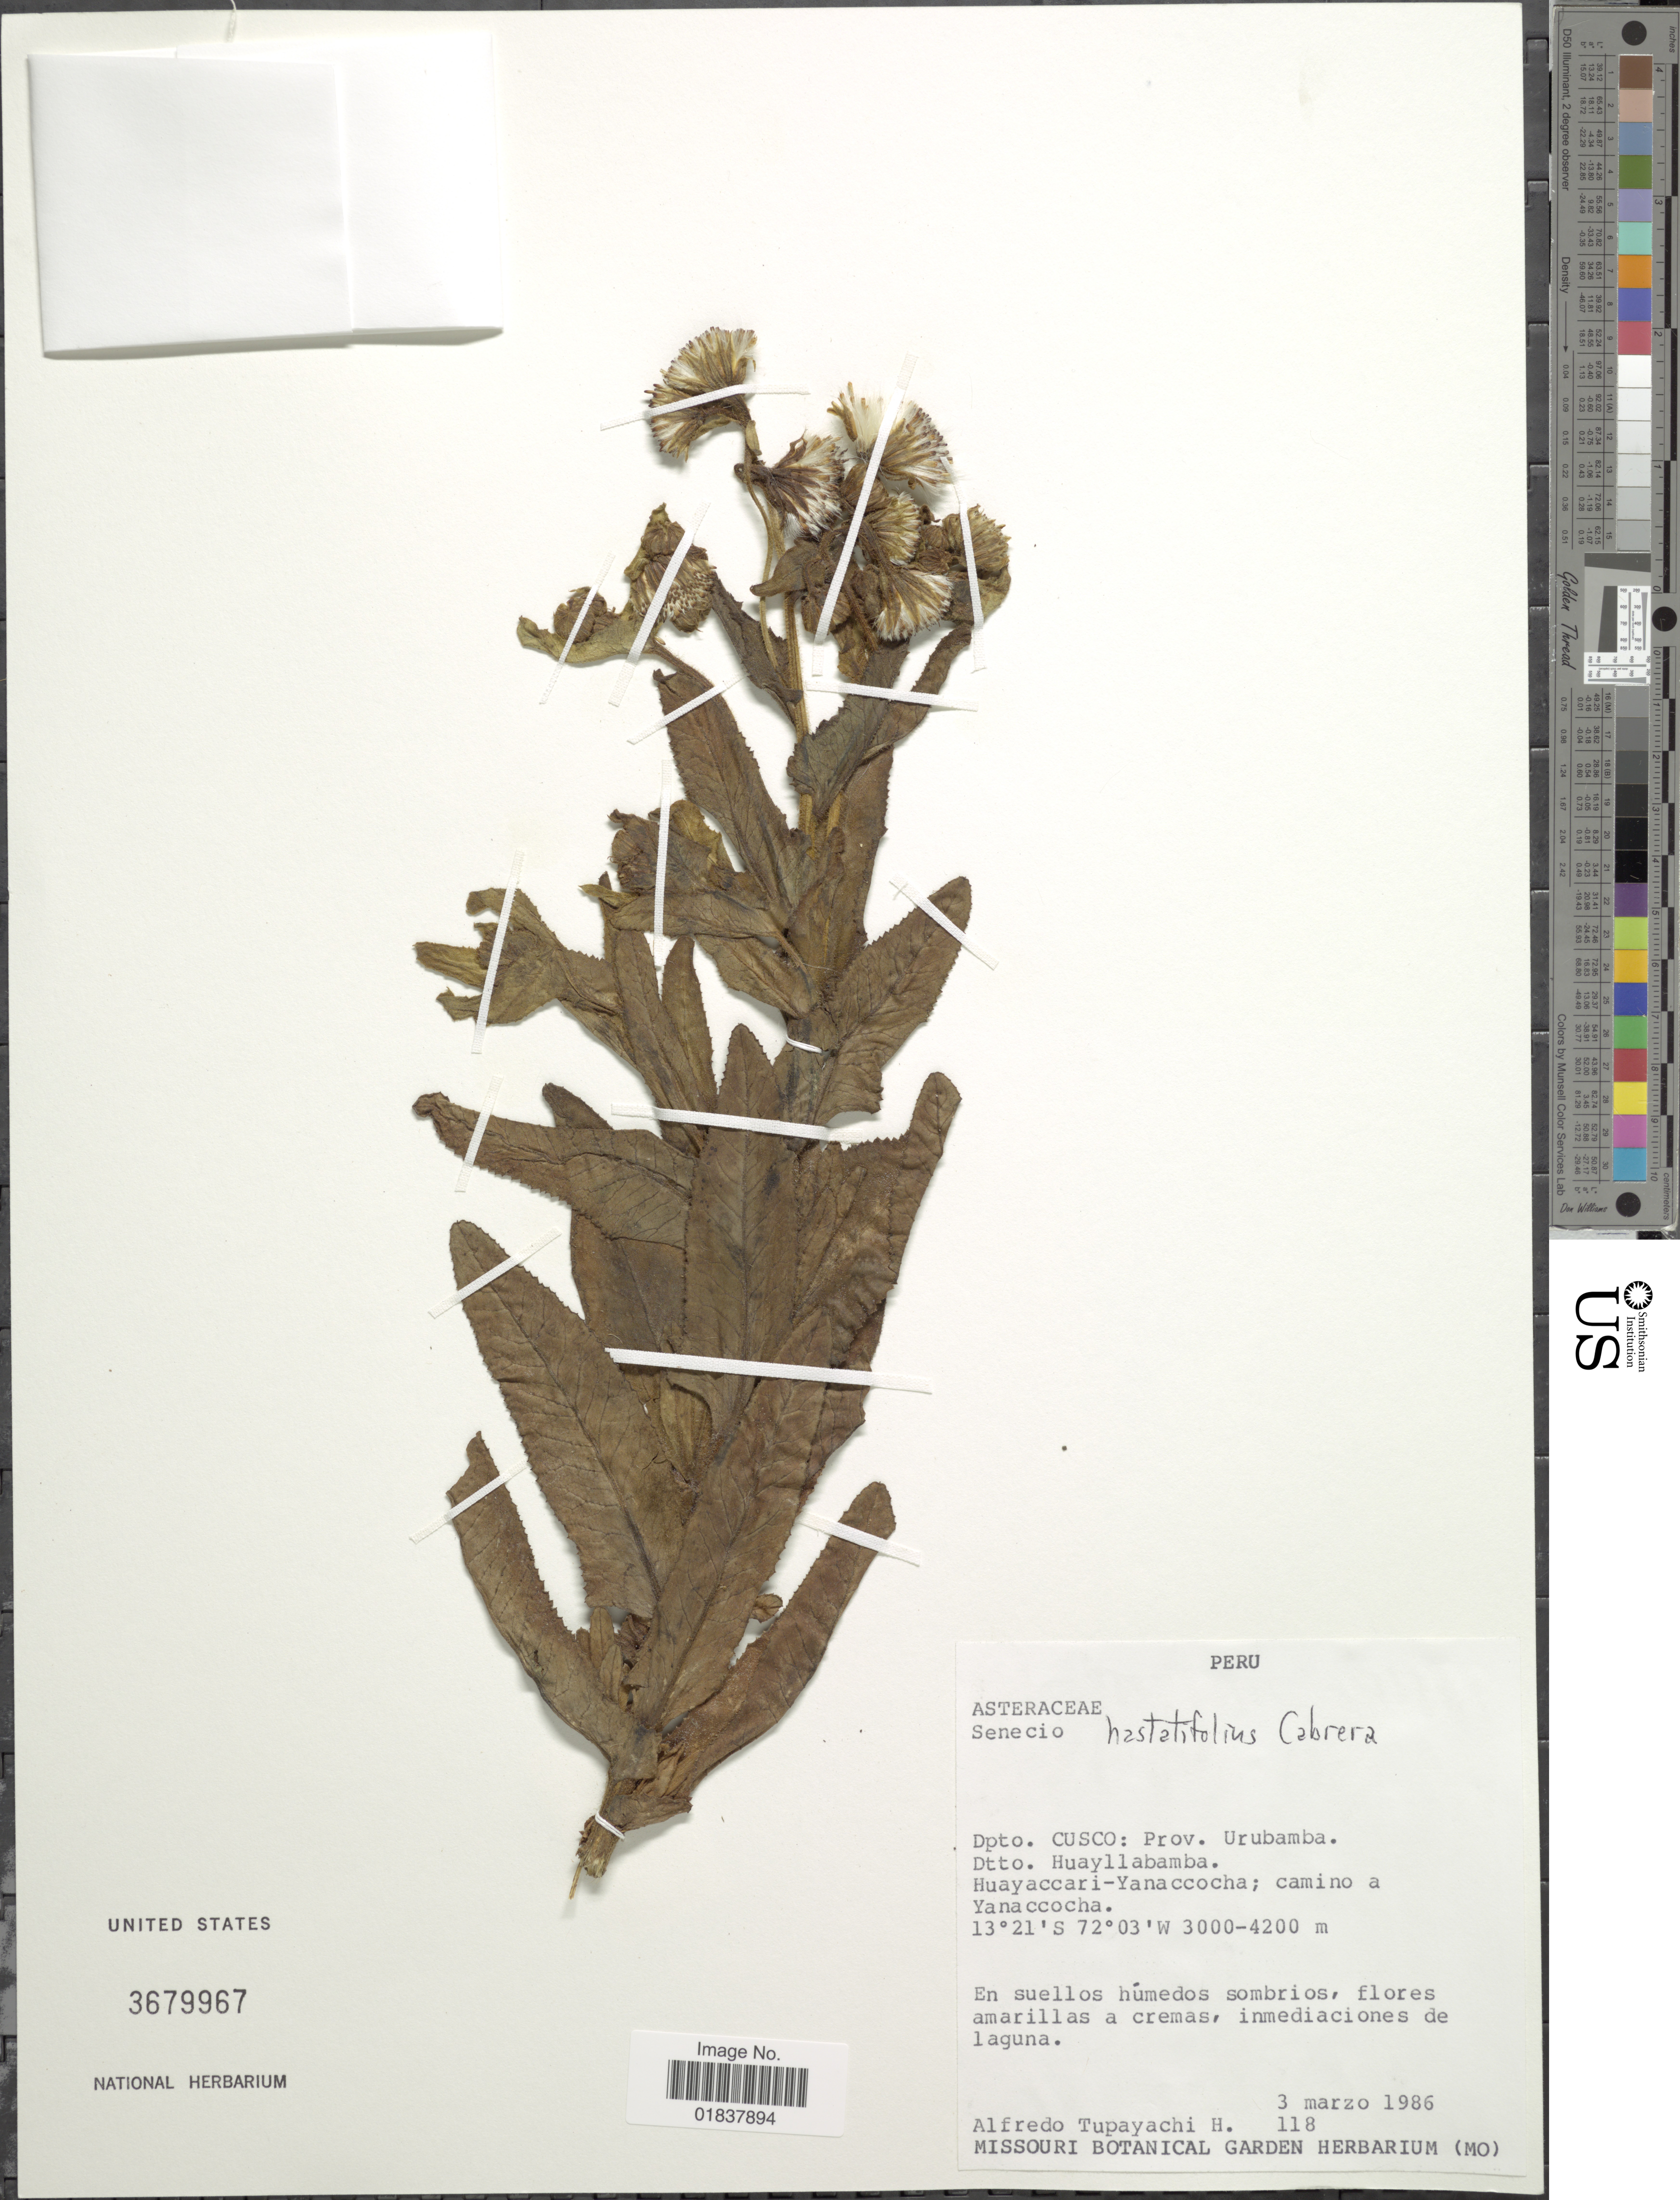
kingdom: Plantae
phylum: Tracheophyta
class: Magnoliopsida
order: Asterales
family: Asteraceae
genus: Senecio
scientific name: Senecio hastatifolius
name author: Cabrera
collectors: A. Tupayachi H.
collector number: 118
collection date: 1986-03-03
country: Peru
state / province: Cusco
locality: Prov. Urubamba, Dtto. Huayllabamba, Huayaccari-Yanaccocha, camino a Yanaccocha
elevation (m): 3000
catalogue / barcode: US 3679967